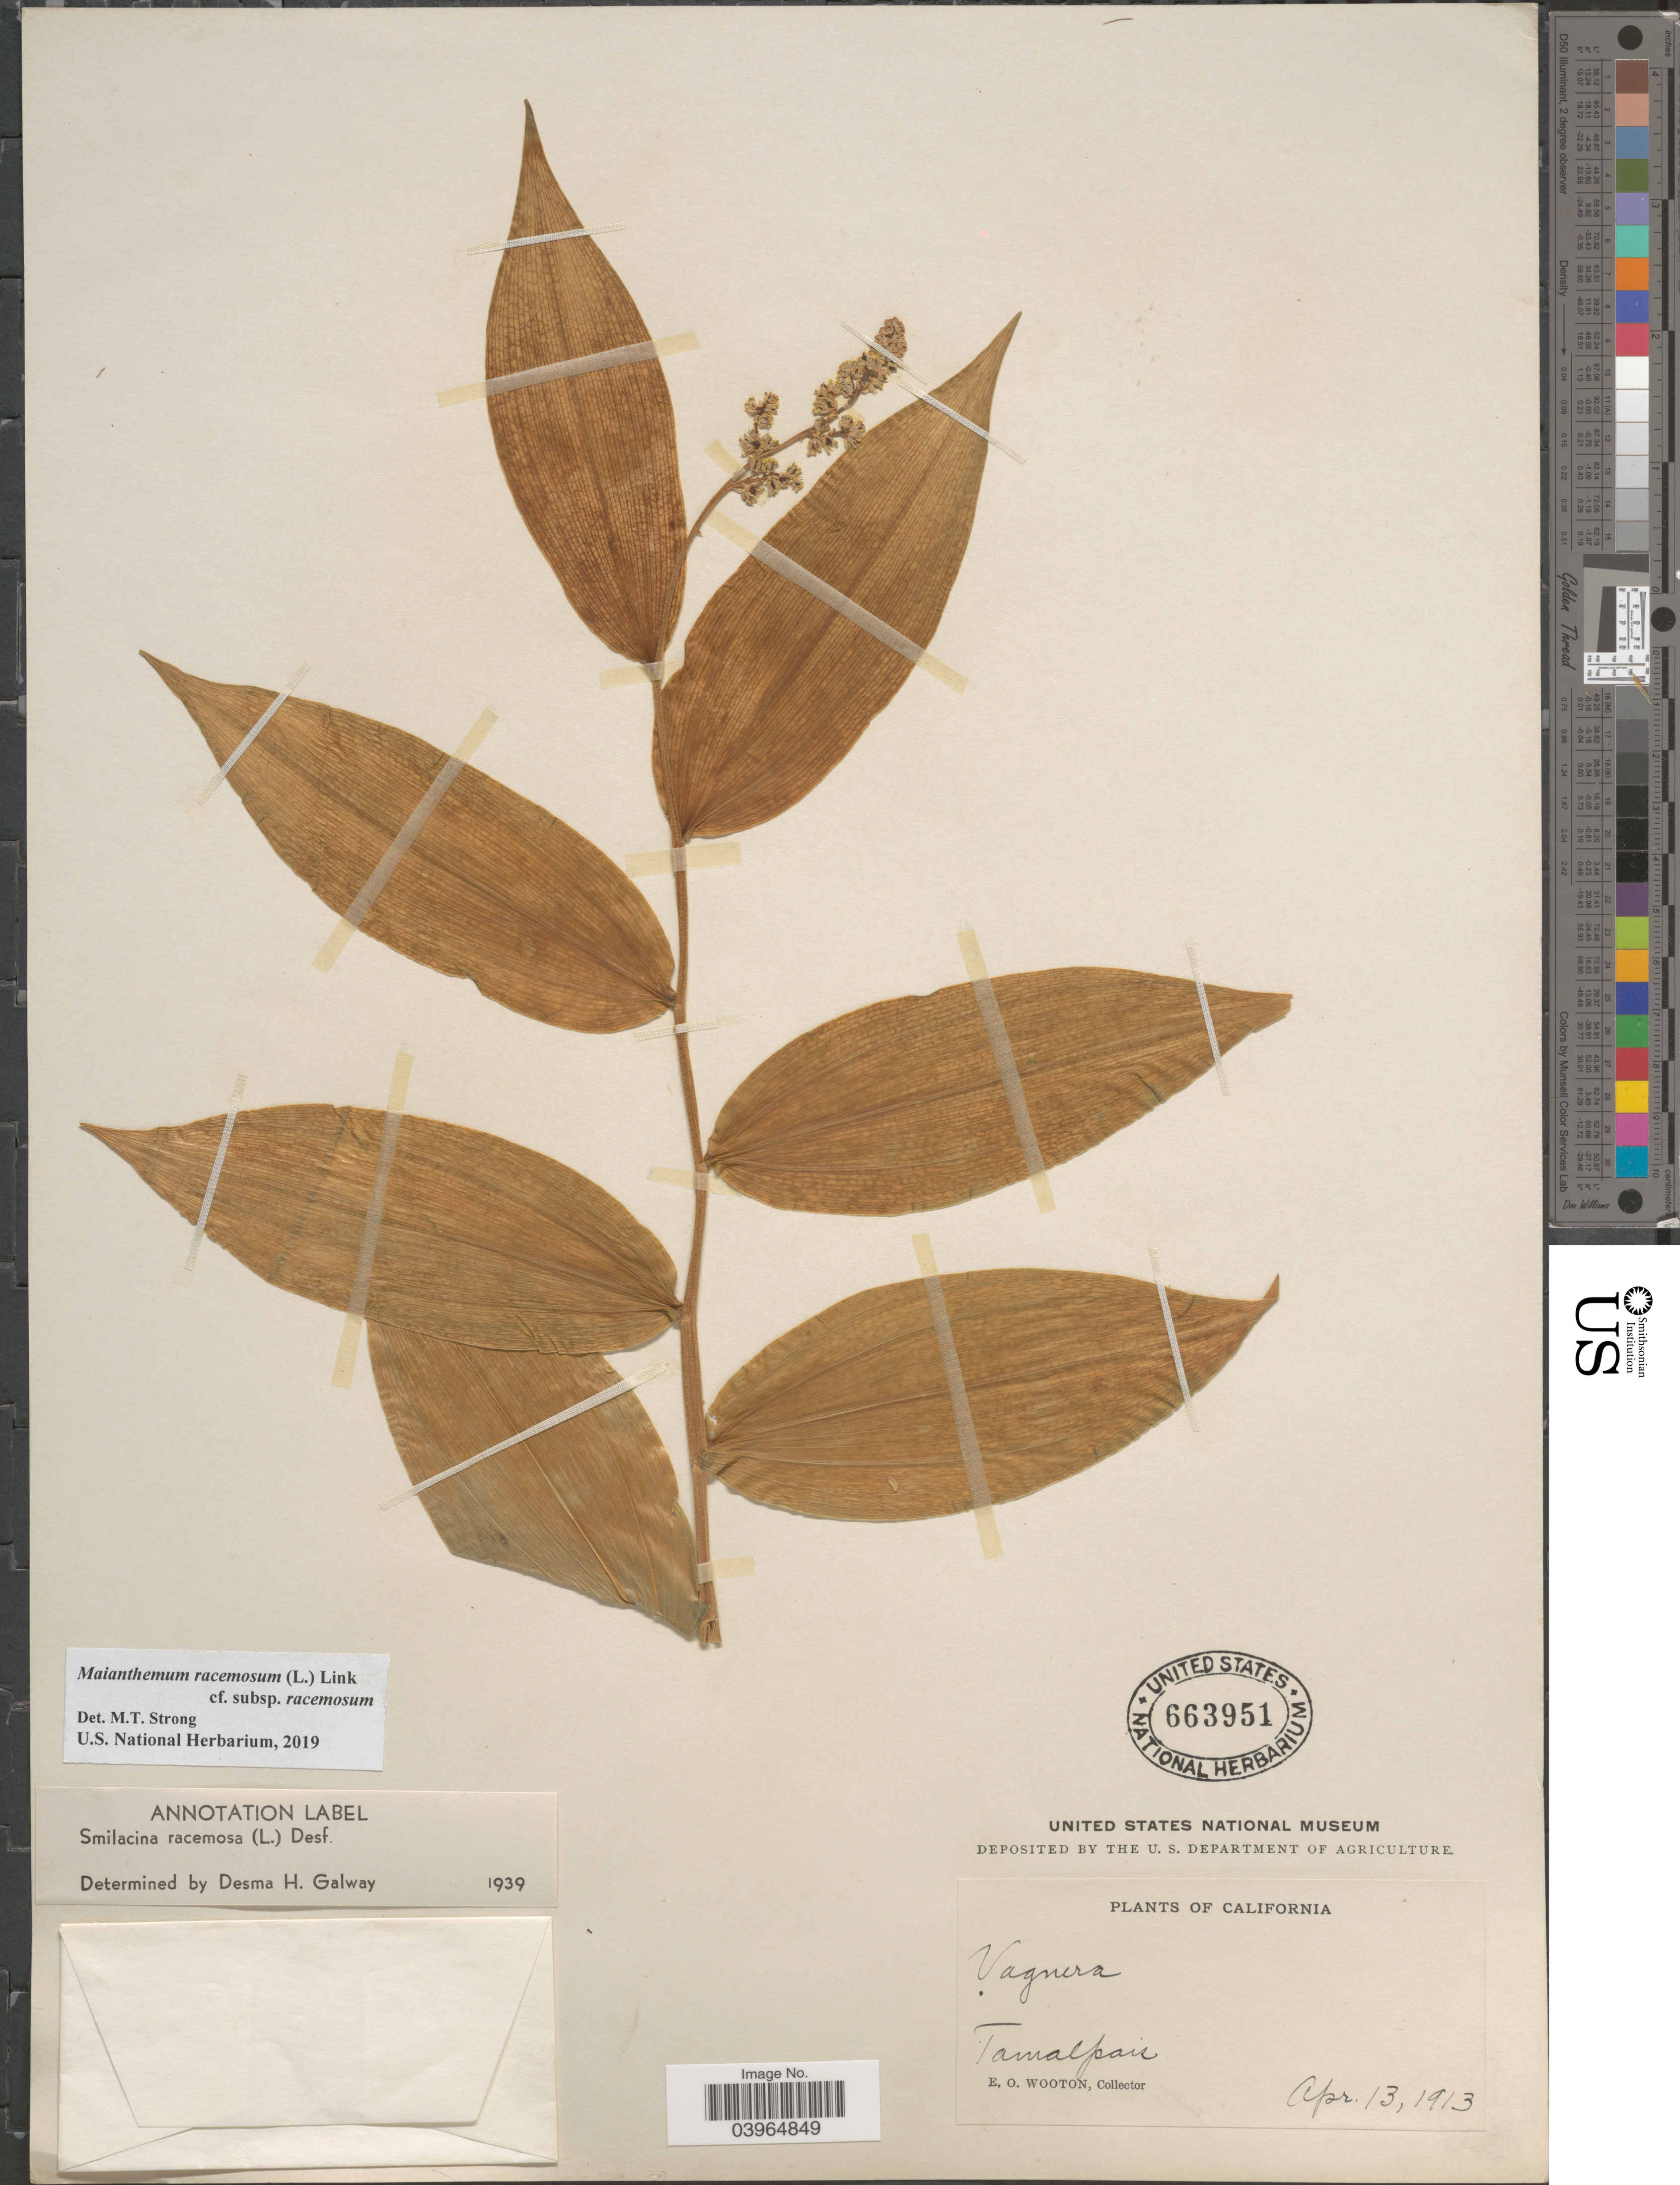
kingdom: Plantae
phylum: Tracheophyta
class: Liliopsida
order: Asparagales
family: Asparagaceae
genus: Maianthemum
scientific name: Maianthemum racemosum subsp. racemosum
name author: (L.) Link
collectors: E. O. Wooton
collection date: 1913-04-13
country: United States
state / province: California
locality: Tamalpais.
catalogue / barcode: US 663951